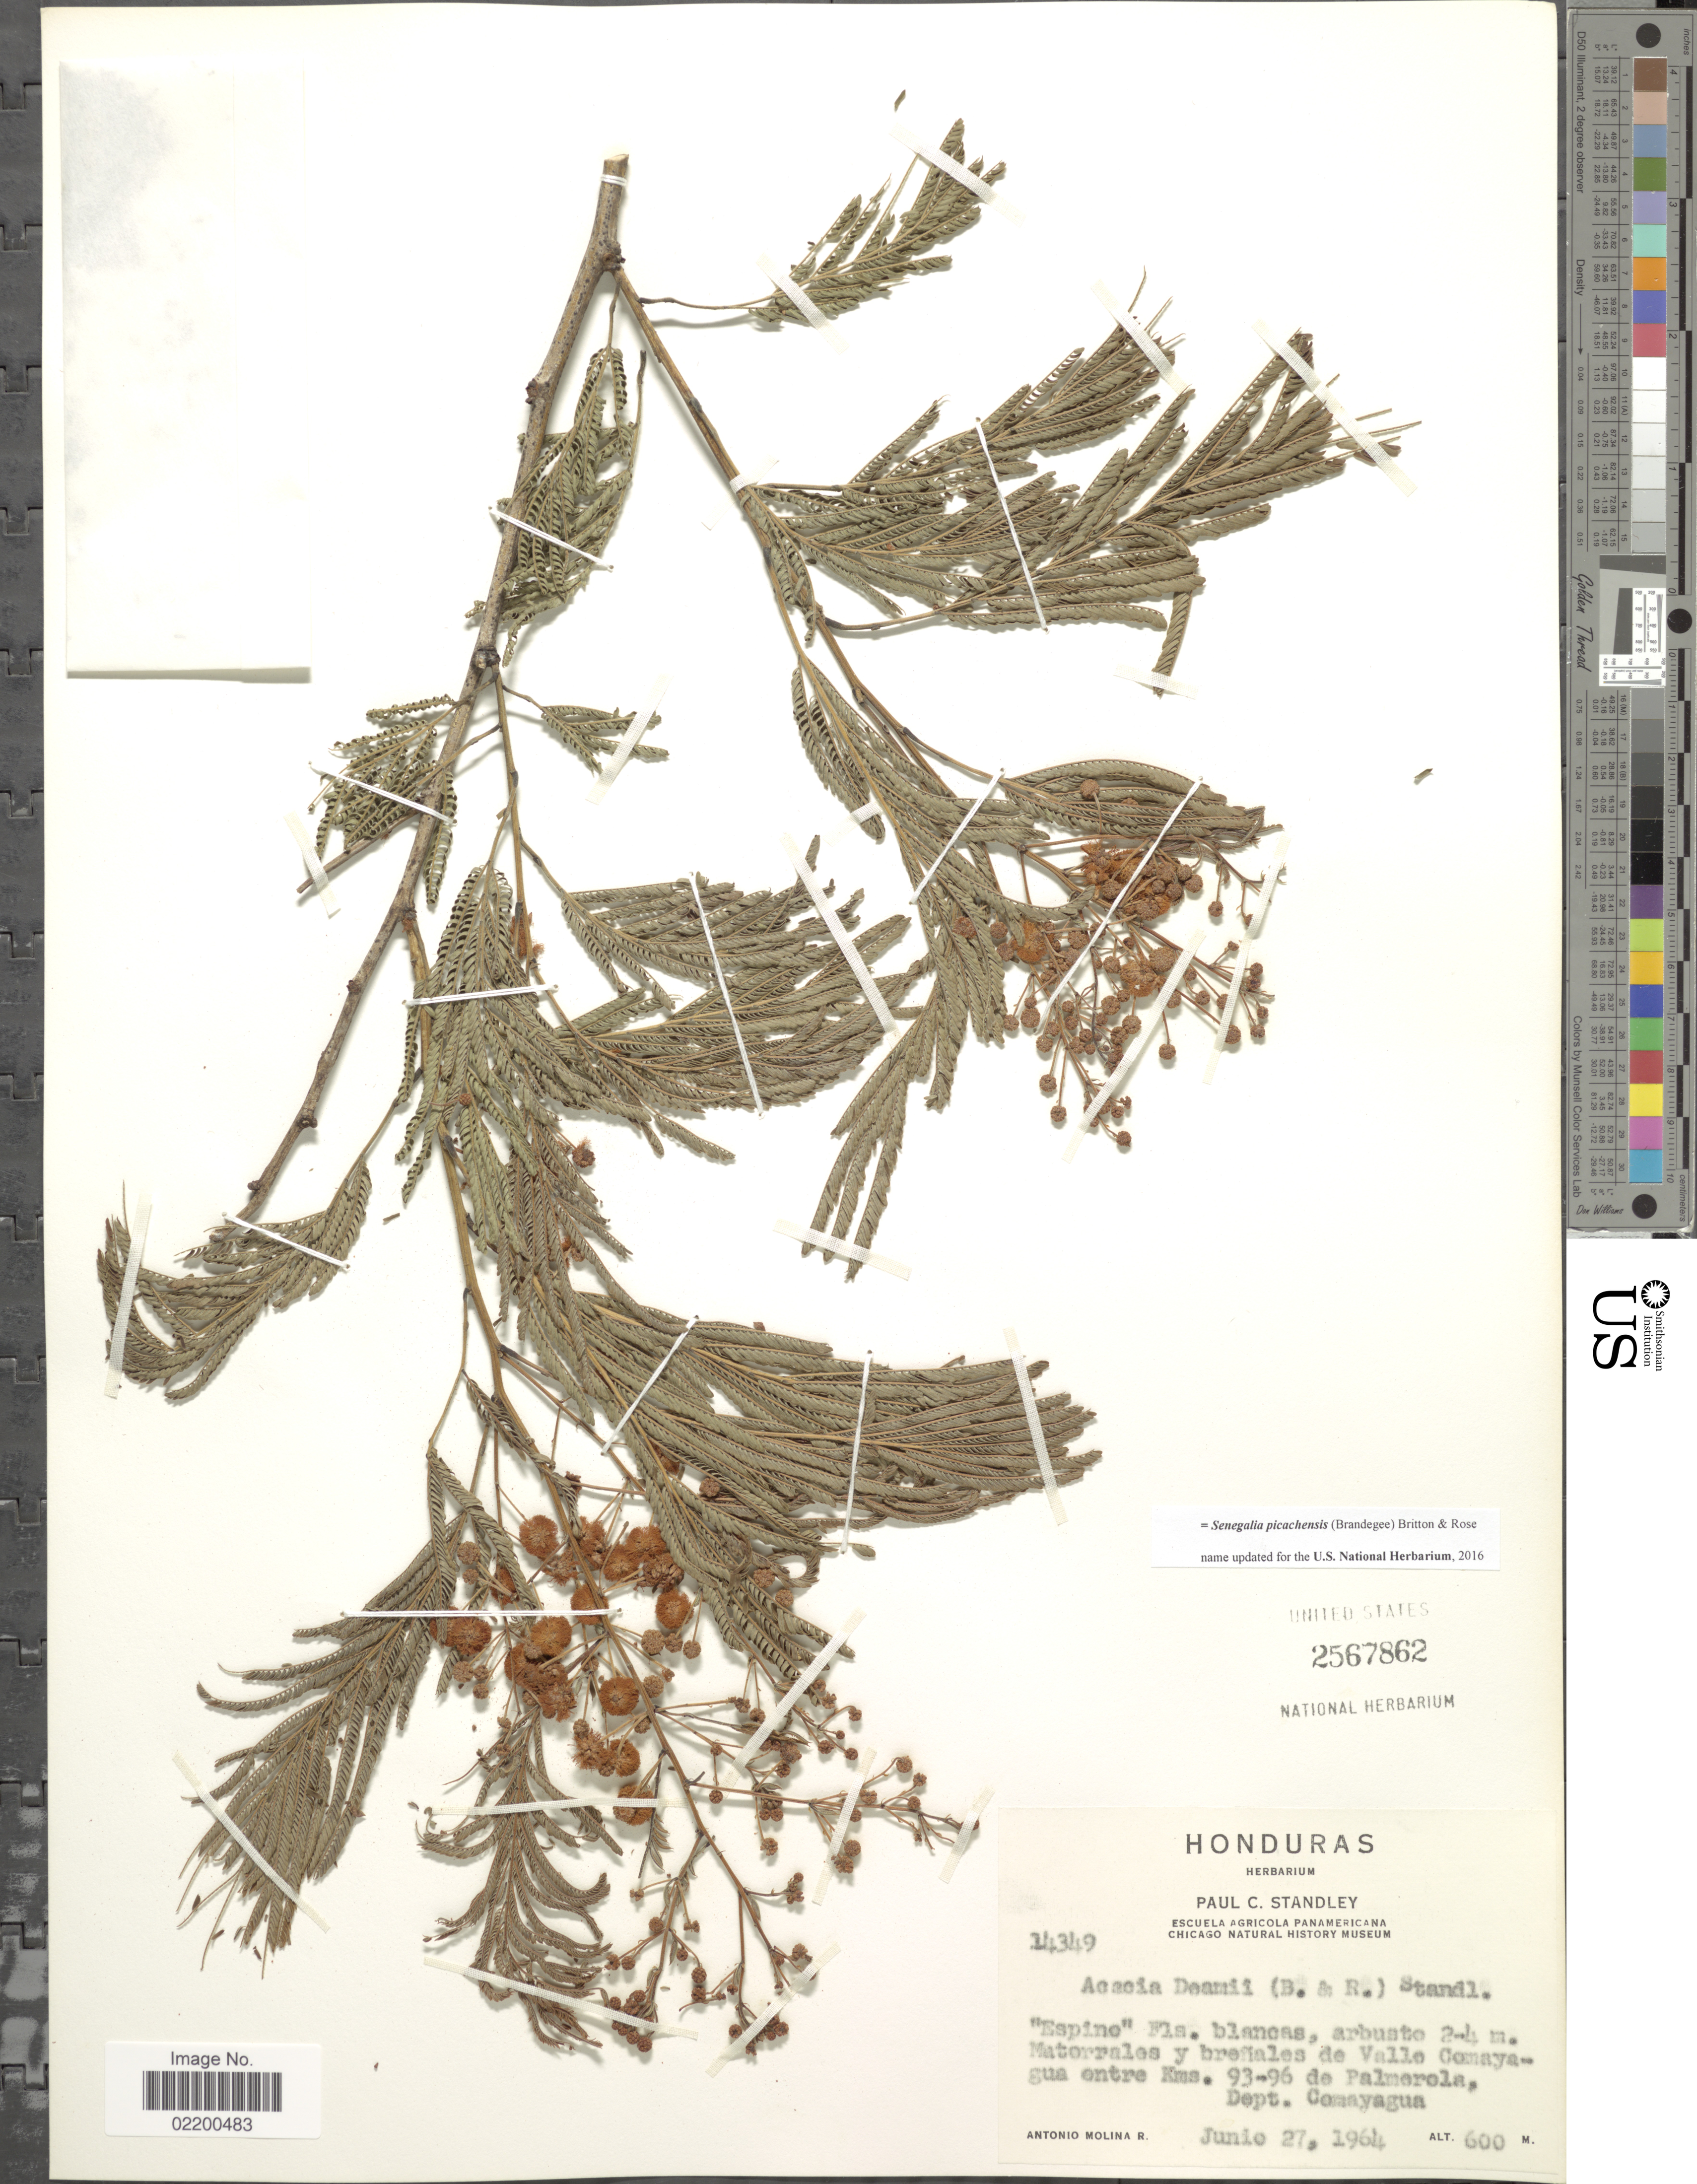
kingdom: Plantae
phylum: Tracheophyta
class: Magnoliopsida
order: Fabales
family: Fabaceae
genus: Senegalia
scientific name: Senegalia picachensis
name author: (Brandegee) Britton & Rose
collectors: A. Molina R.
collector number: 14349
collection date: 1964-06-27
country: Honduras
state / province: Comayagua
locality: Matorrakes y brenales de Valle Comayagua entre Kms. 93-96 de Palmerola. Dept. Comayagua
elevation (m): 600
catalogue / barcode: US 2567862